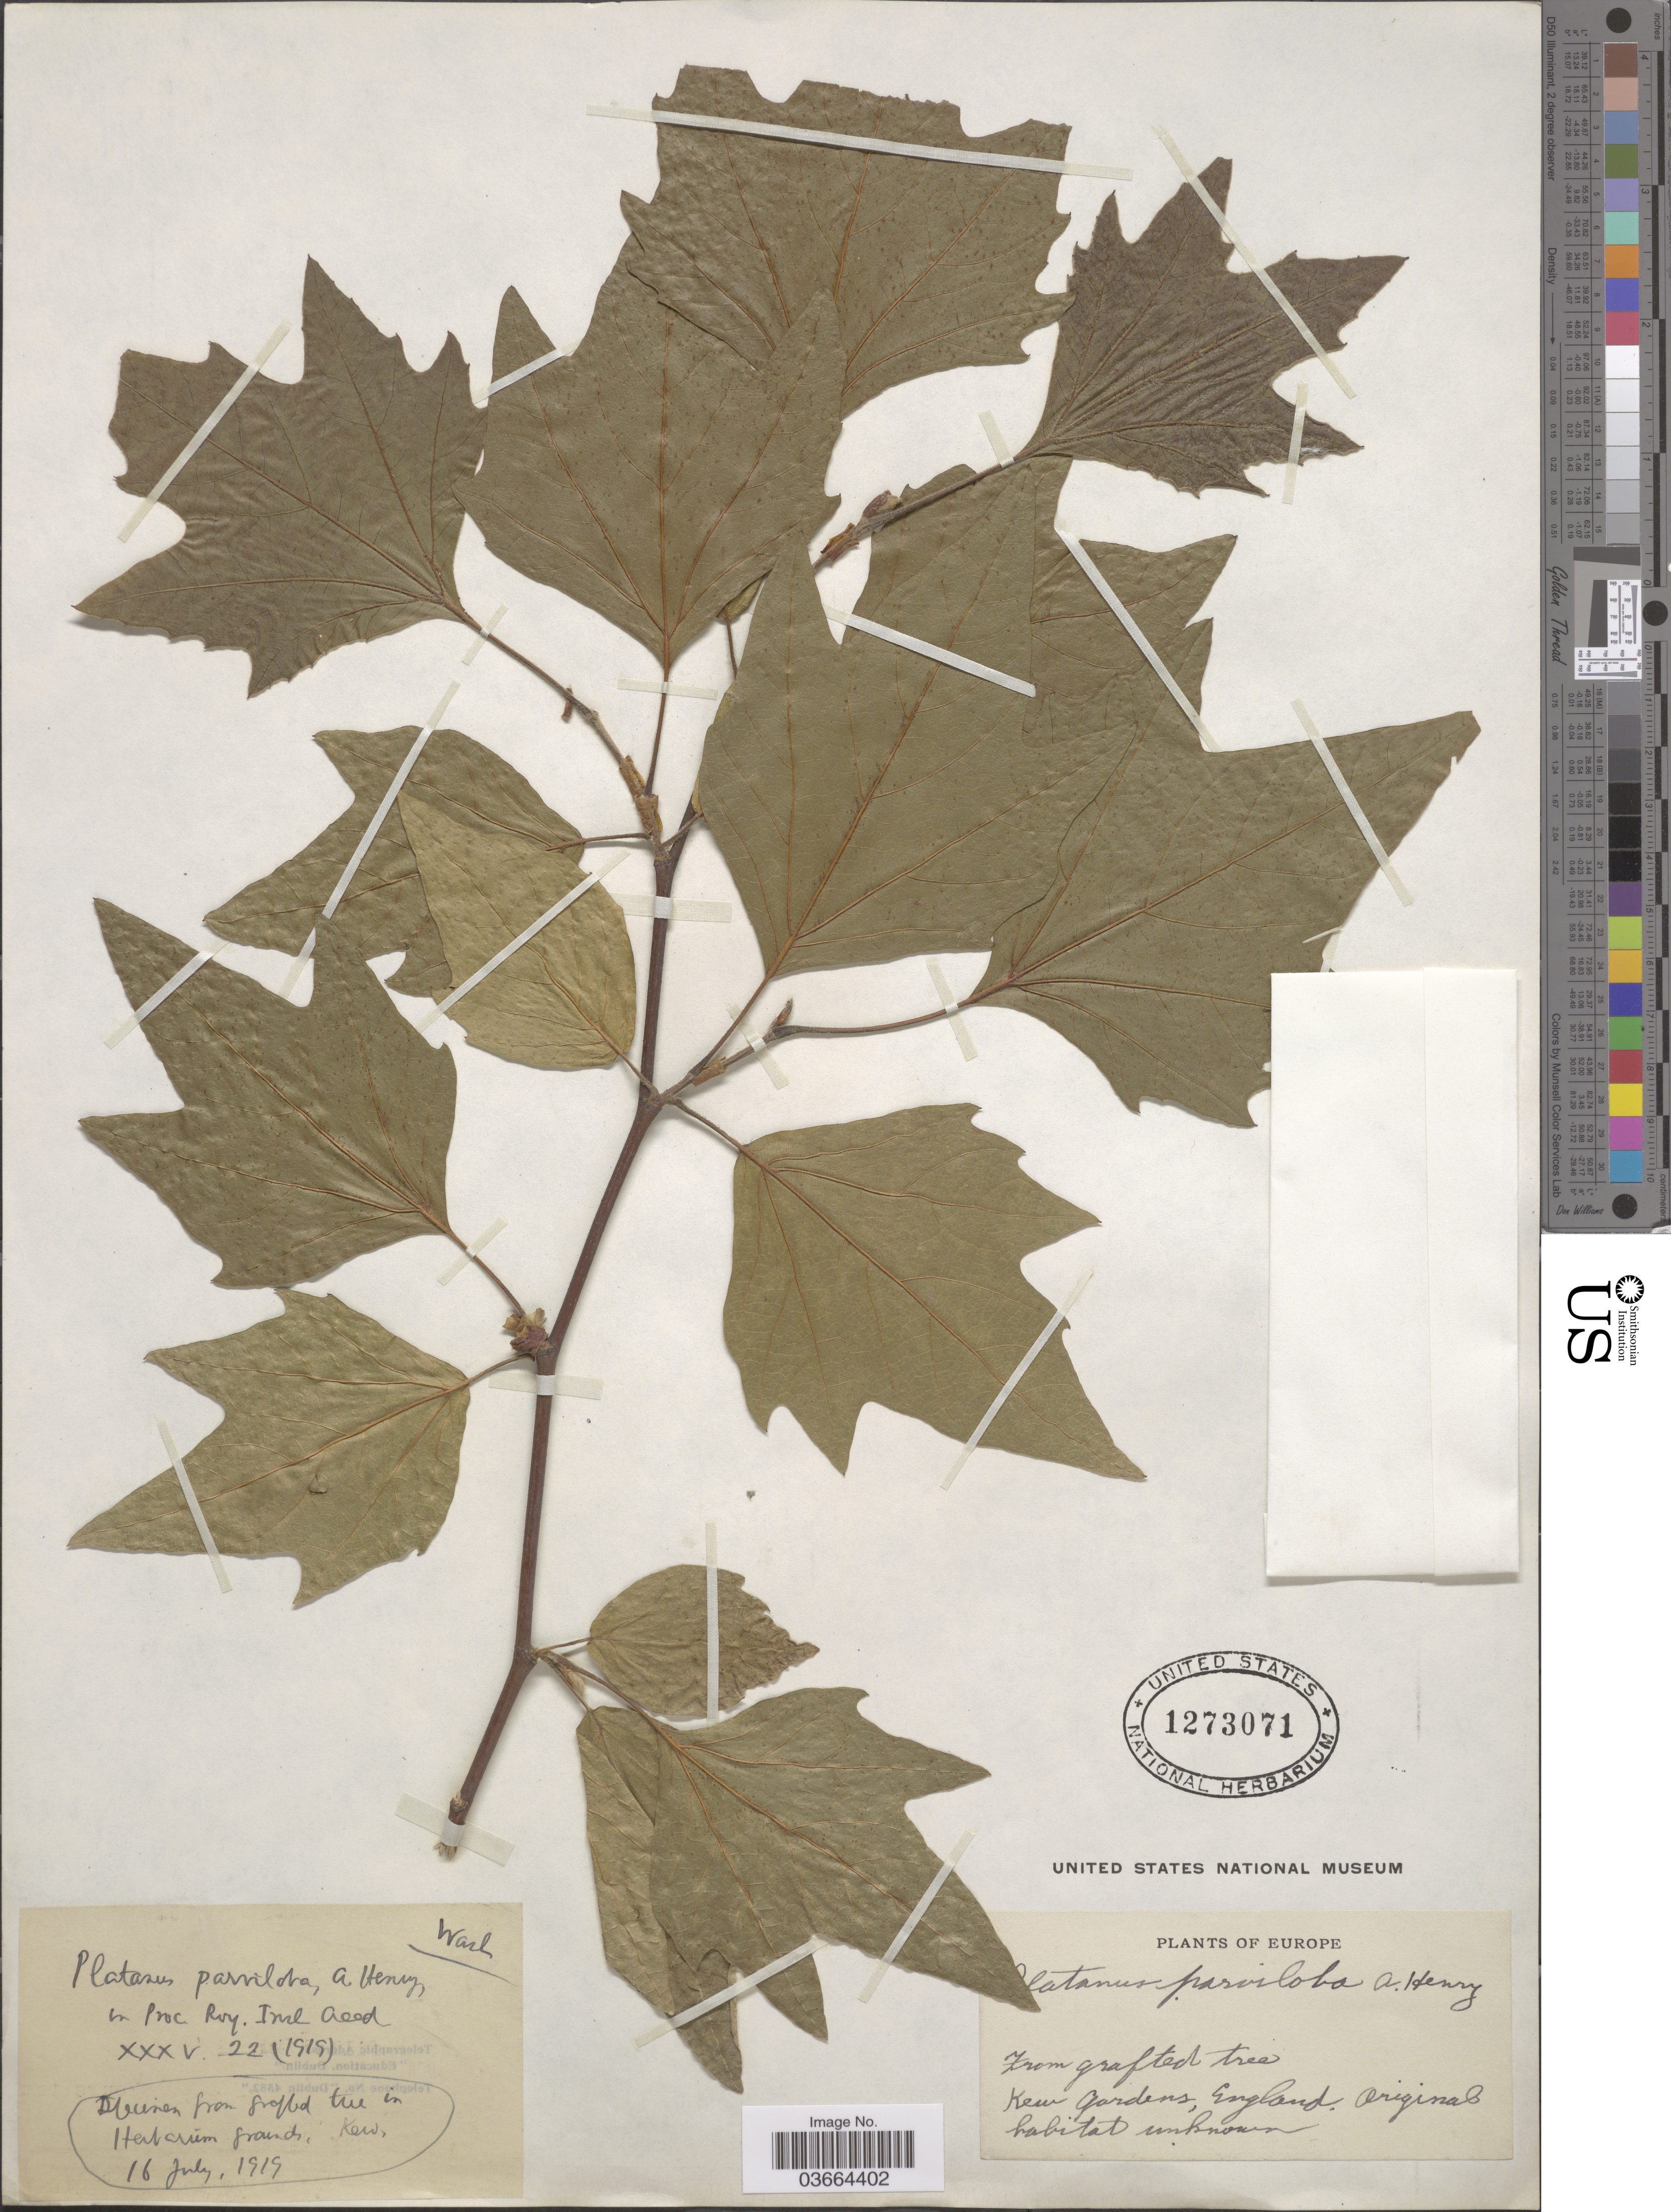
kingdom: Plantae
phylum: Tracheophyta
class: Magnoliopsida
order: Proteales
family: Platanaceae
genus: Platanus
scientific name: Platanus parviloba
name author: A. Henry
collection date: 1919-07-16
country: United Kingdom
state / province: England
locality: From grafted tree in Herbarium grounds, Kew. Kew Gardens.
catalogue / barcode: US 1273071